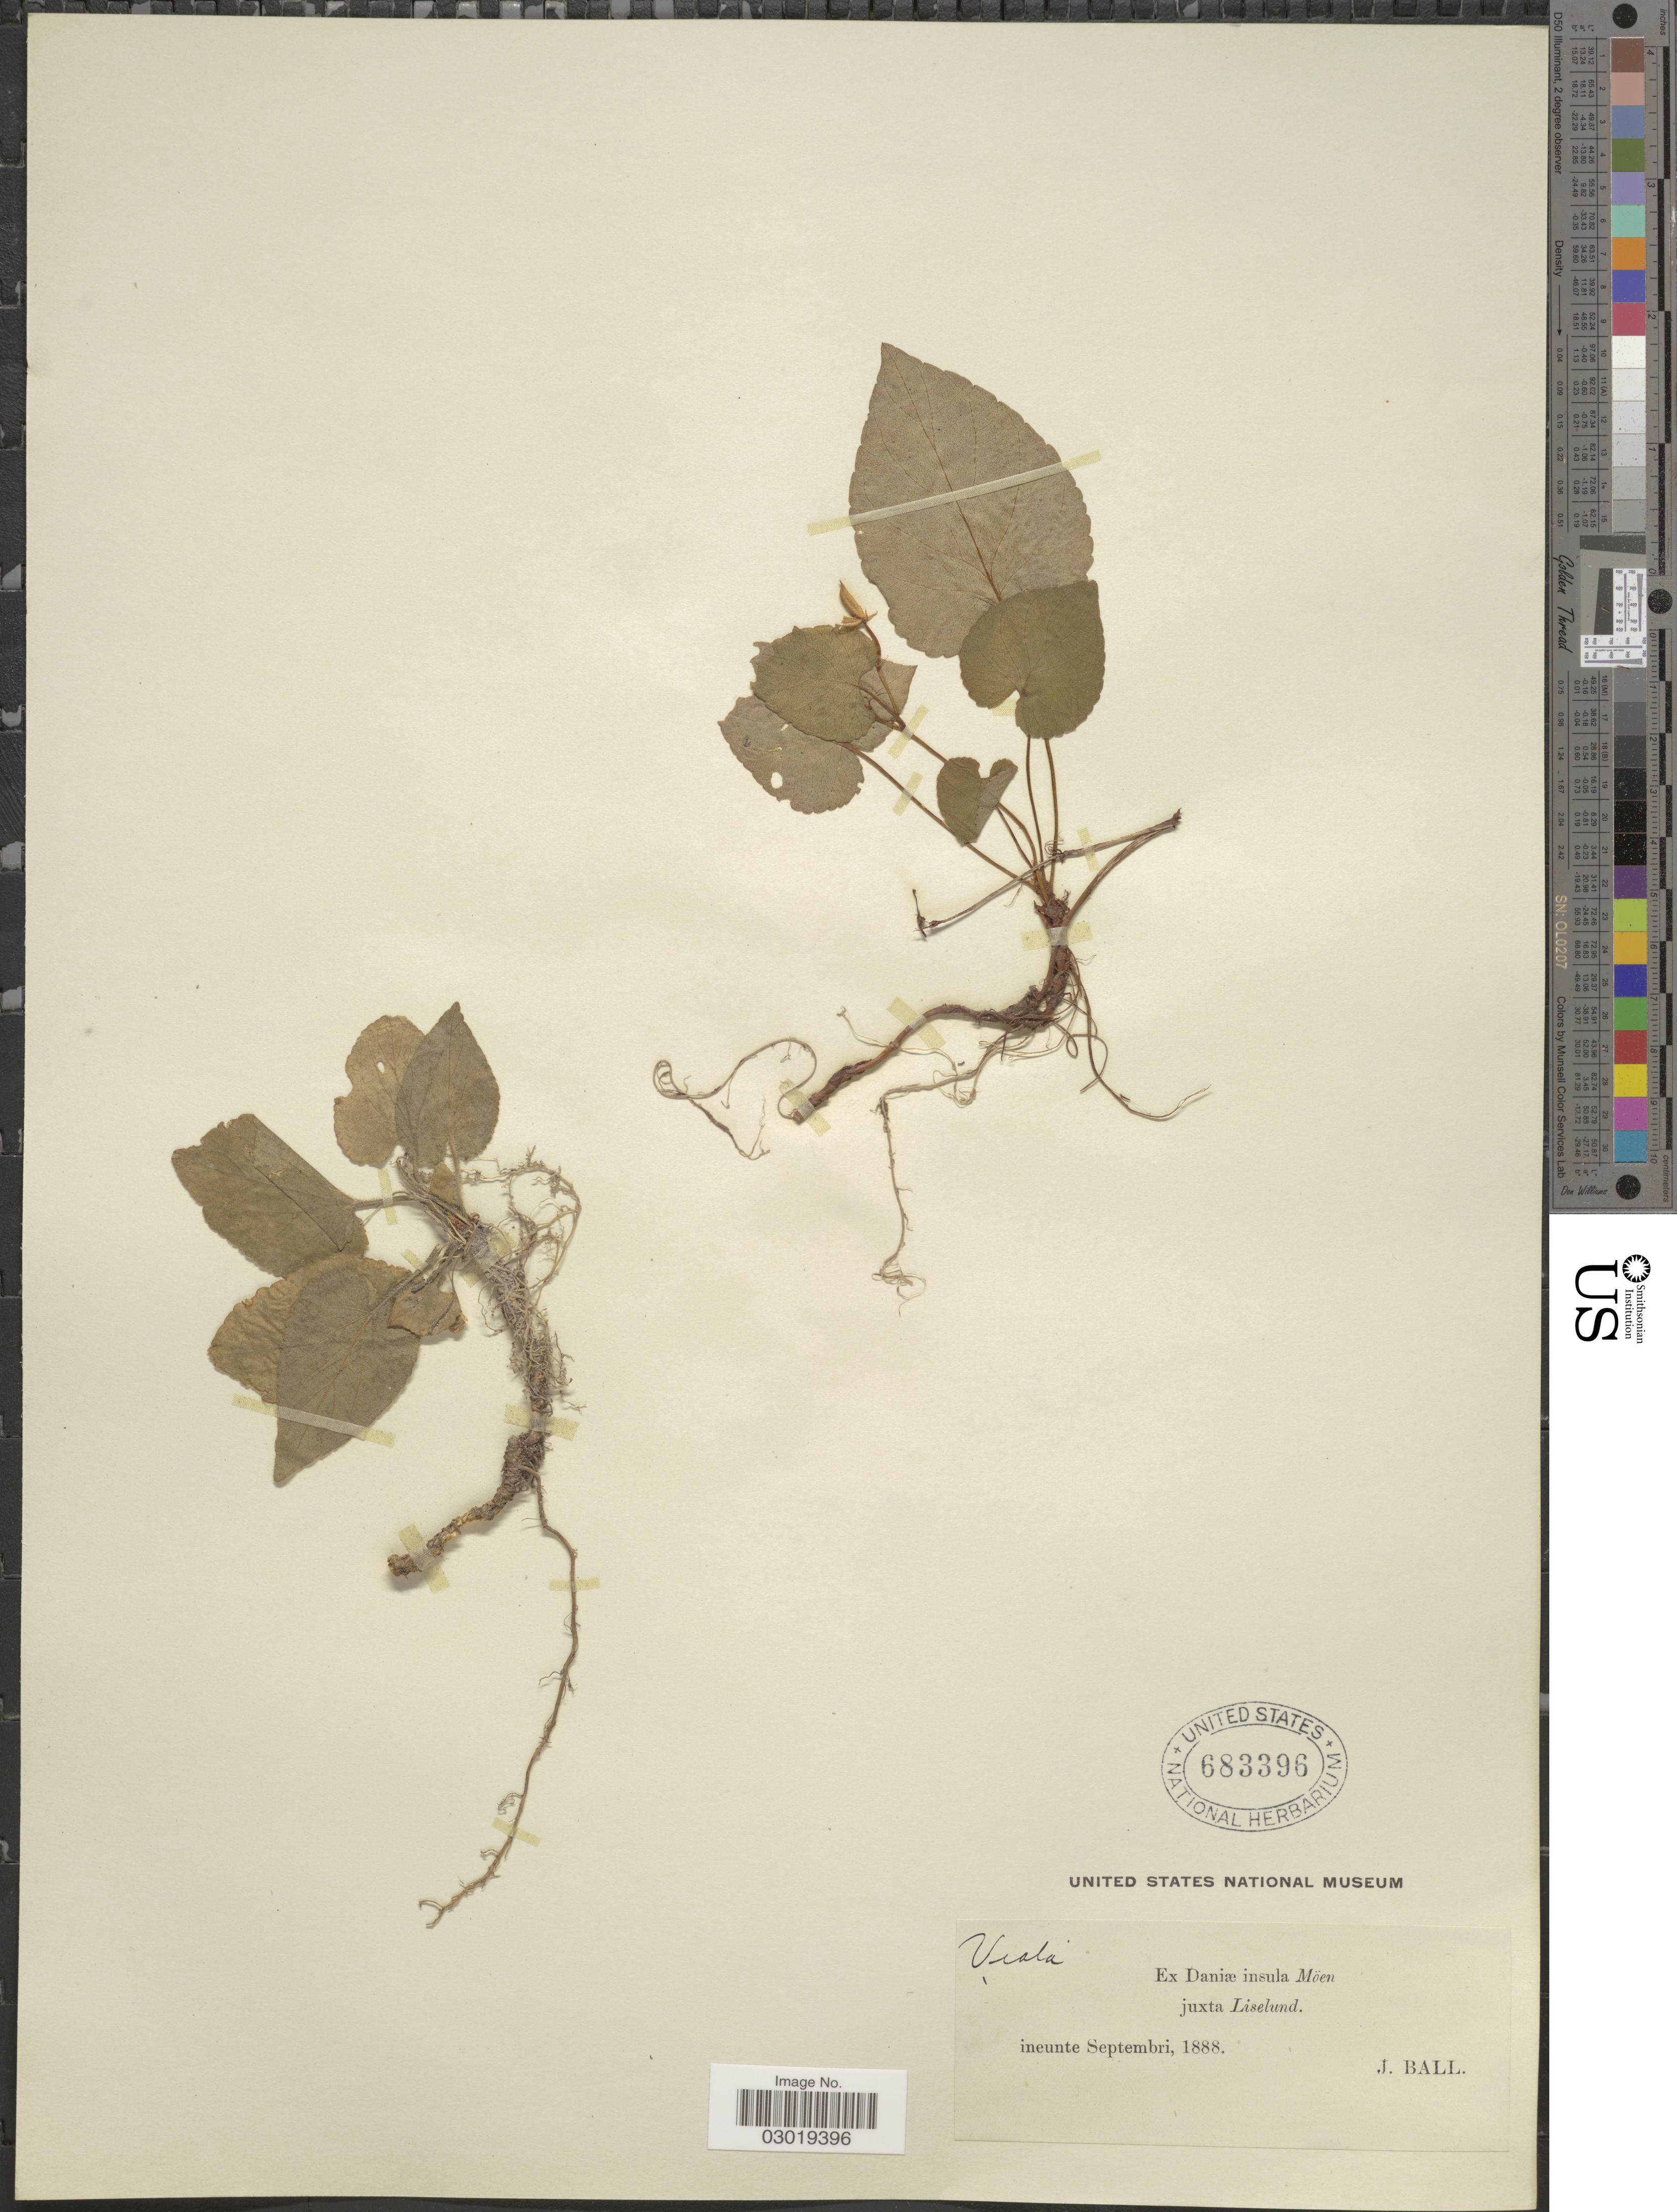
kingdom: Plantae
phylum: Tracheophyta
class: Magnoliopsida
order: Malpighiales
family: Violaceae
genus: Viola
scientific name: Viola sp.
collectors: J. Ball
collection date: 1888-09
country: Denmark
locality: Daniæ insula Möen juxta Liselund.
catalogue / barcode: US 683396